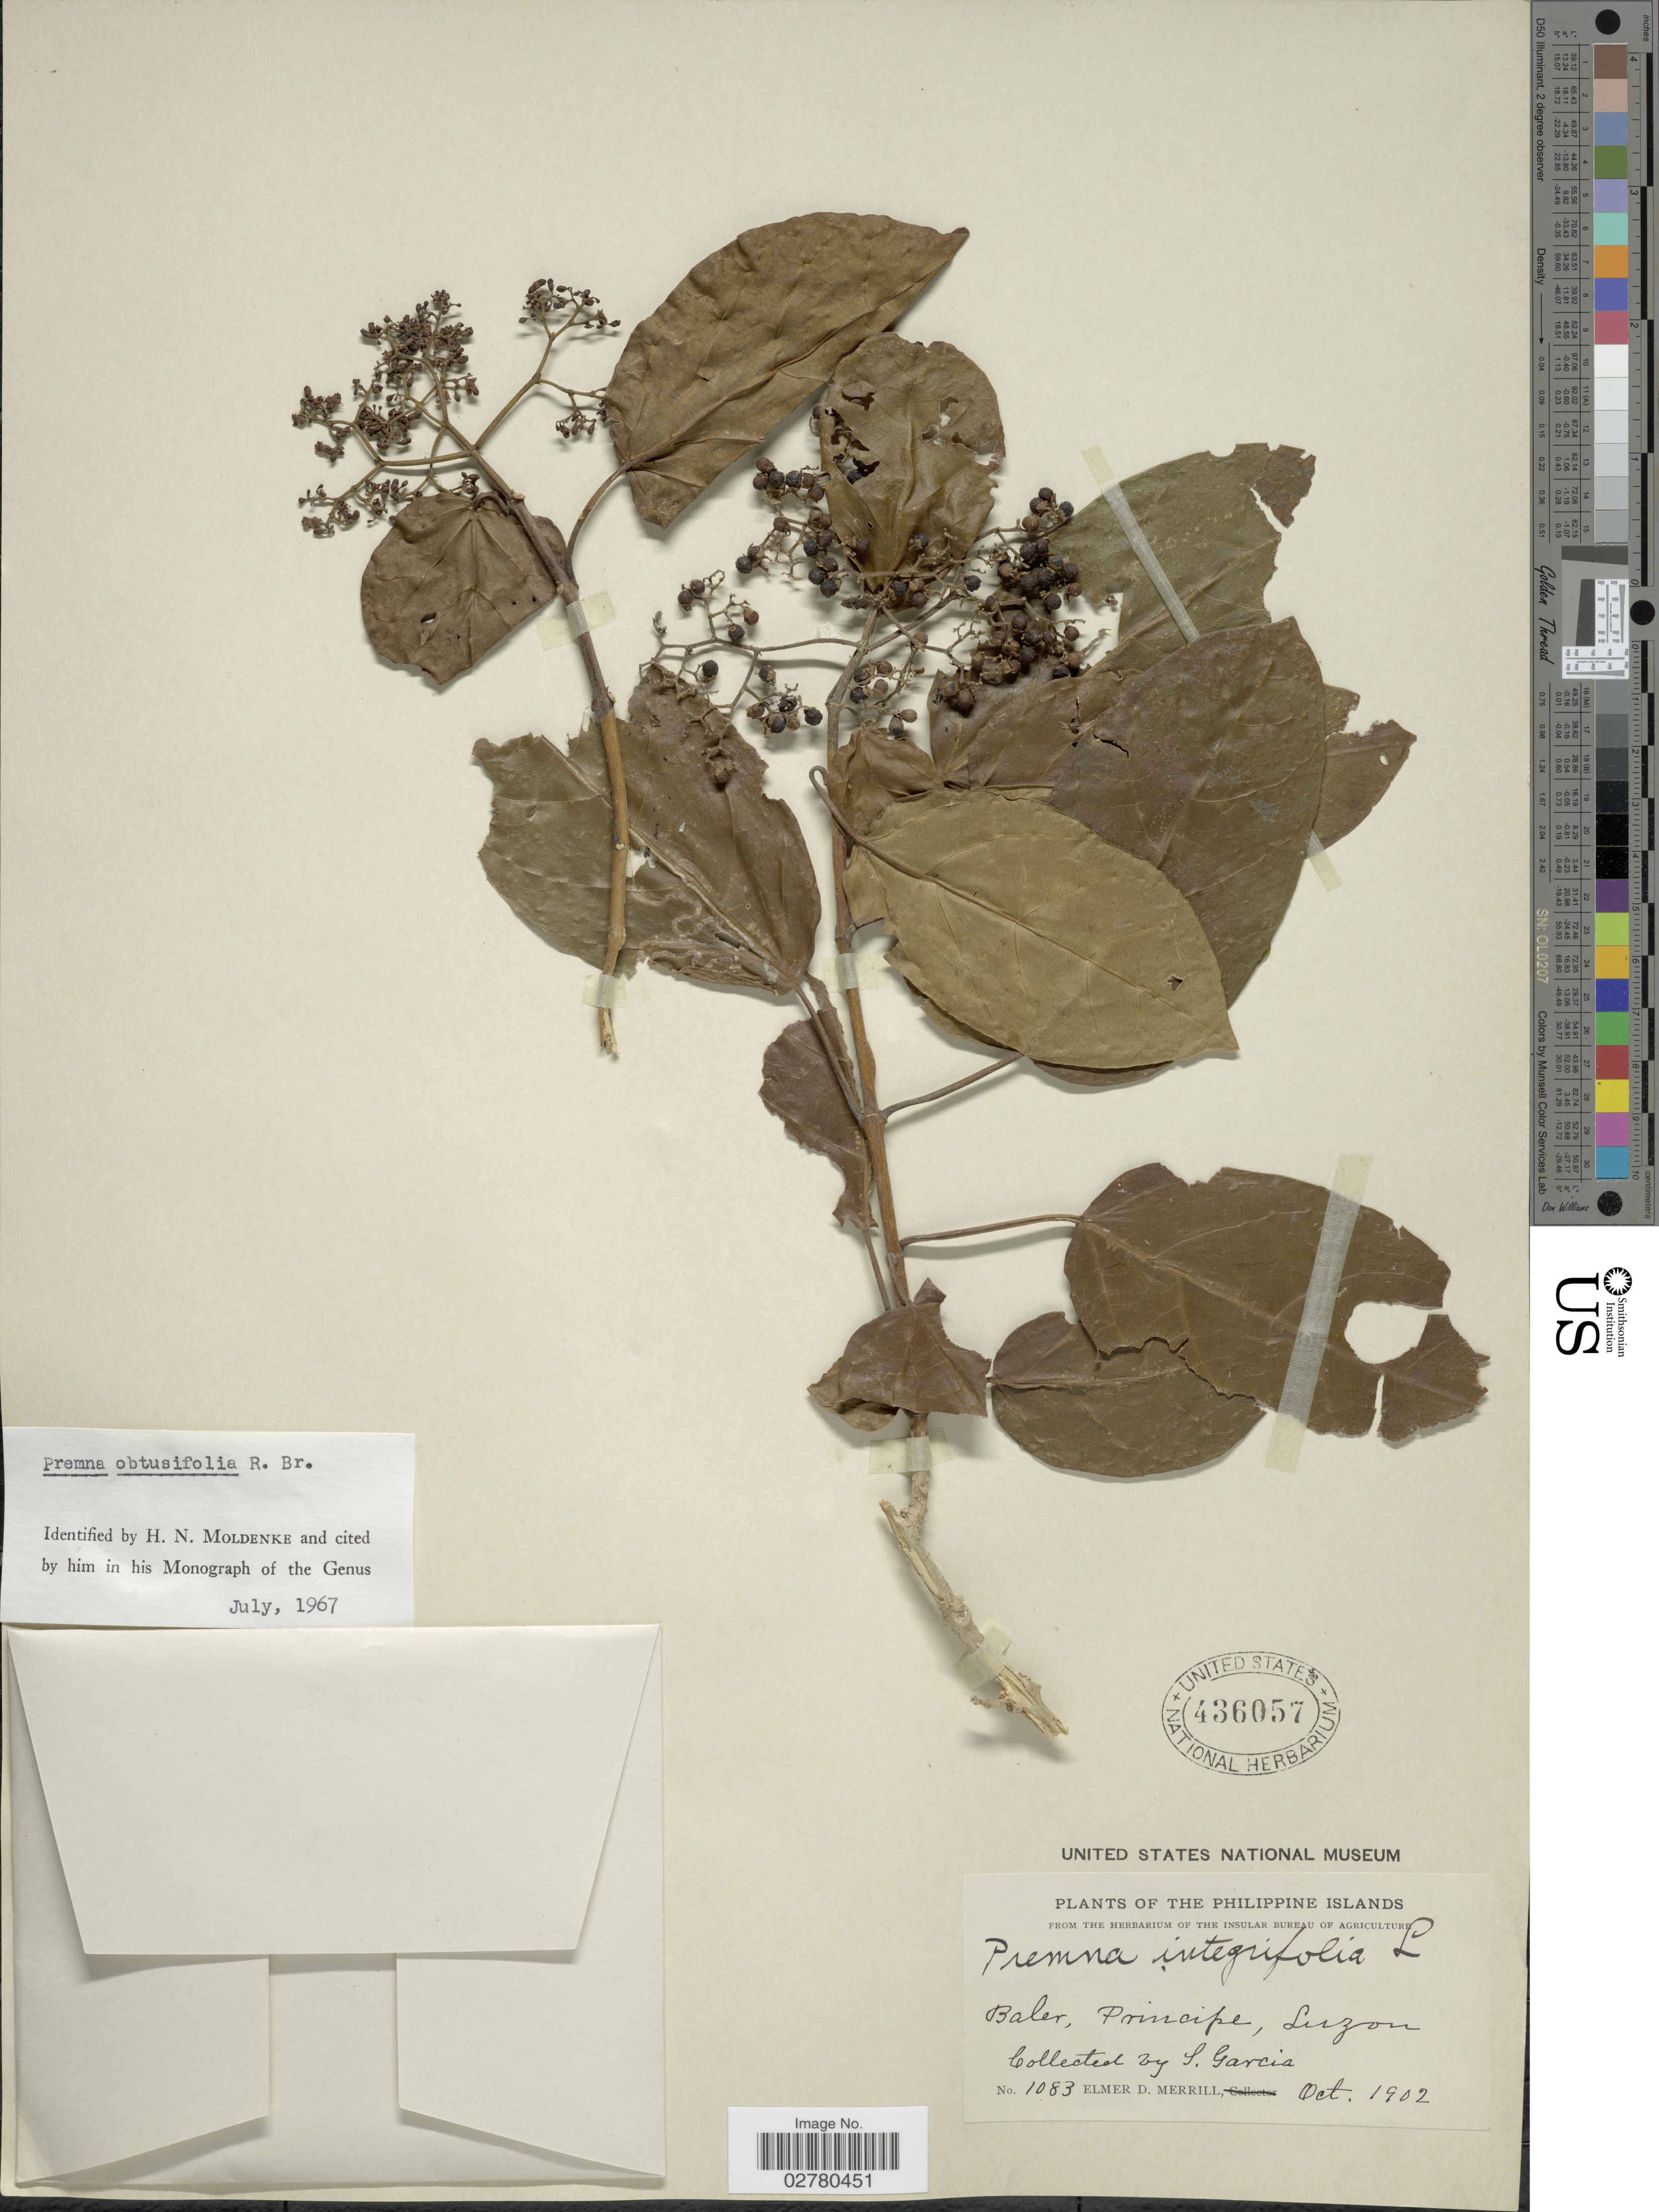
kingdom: Plantae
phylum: Tracheophyta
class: Magnoliopsida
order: Lamiales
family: Lamiaceae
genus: Premna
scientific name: Premna obtusifolia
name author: R. Br.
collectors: S. Garcia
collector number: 1083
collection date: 1902-10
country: Philippines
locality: Philippine Islands, Baler, Principe, Luzon.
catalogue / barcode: US 436057